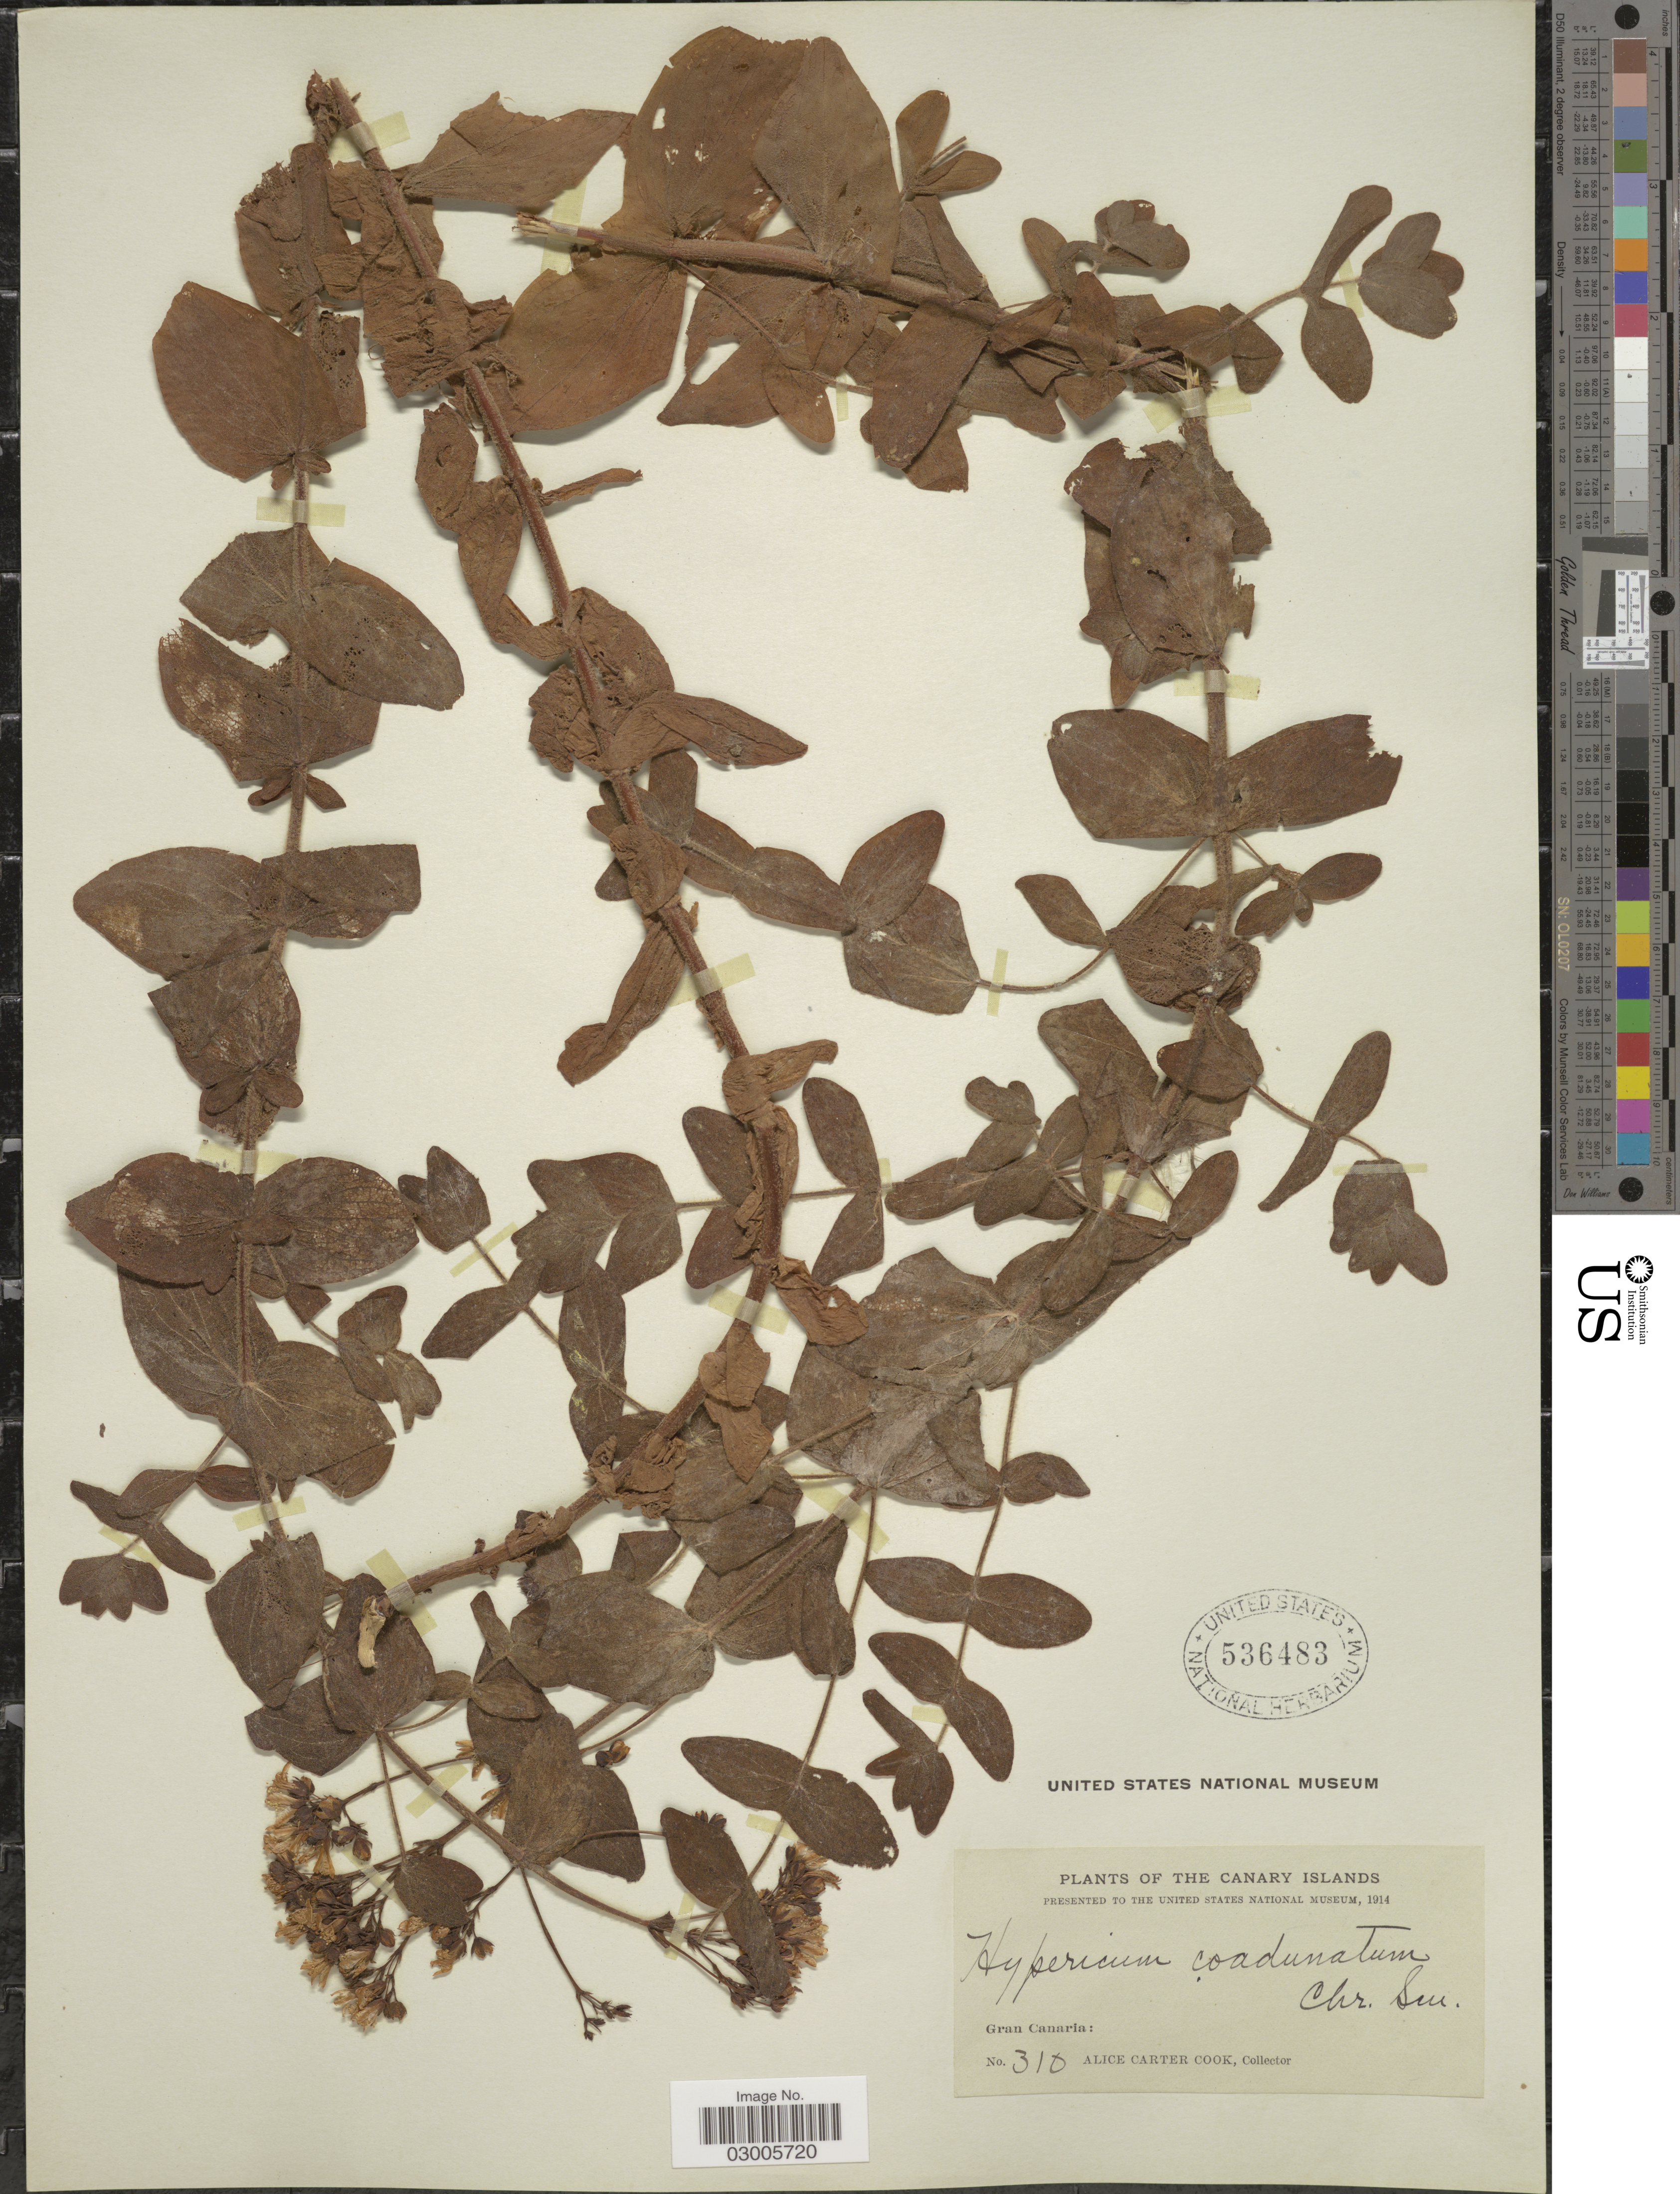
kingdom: Plantae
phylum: Tracheophyta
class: Magnoliopsida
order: Malpighiales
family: Hypericaceae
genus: Hypericum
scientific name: Hypericum coadunatum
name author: C. Sm. ex Link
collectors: Alice C. Cook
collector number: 310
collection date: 1914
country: Spain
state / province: Canarias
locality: The Canary Islands, Gran Canaria.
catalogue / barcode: US 536483